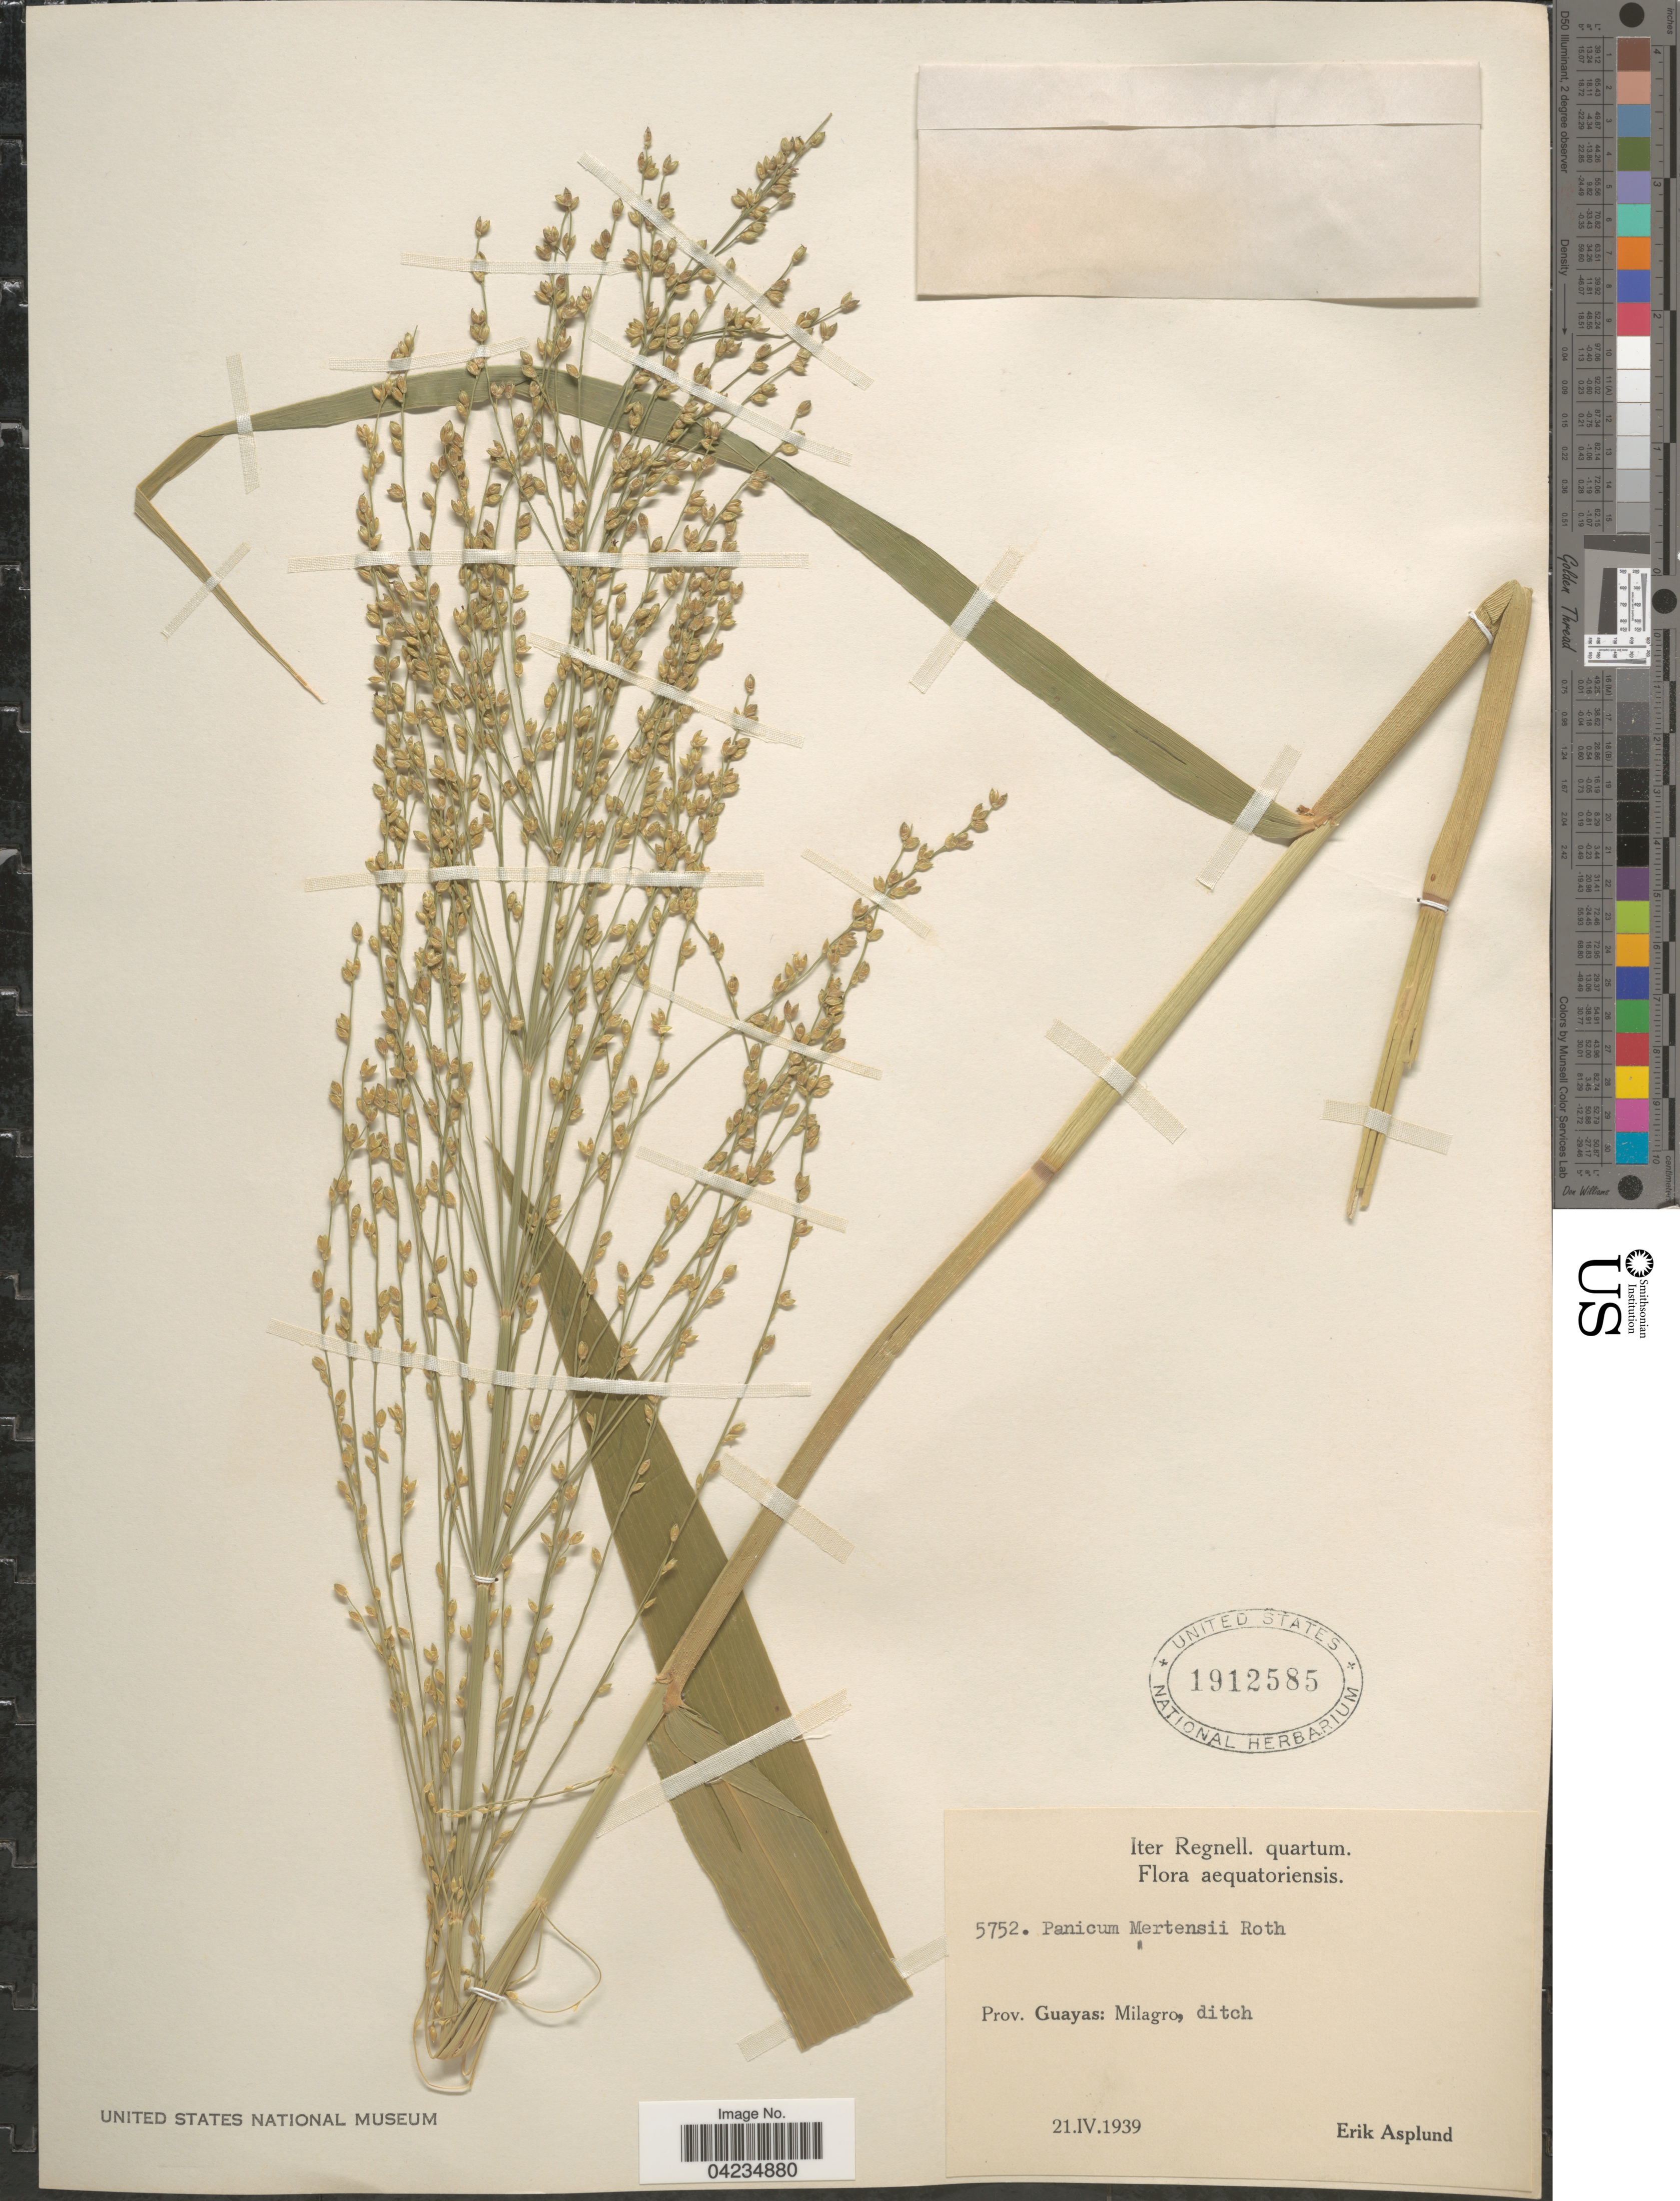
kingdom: Plantae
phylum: Tracheophyta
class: Liliopsida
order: Poales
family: Poaceae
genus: Stephostachys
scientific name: Stephostachys mertensii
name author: (Roth) Zuloaga & Marrone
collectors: E. Asplund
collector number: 5752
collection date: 1939-04-21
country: Ecuador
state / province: Guayas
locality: Iter Regnell. quartum. Milagro.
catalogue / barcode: US 1912585